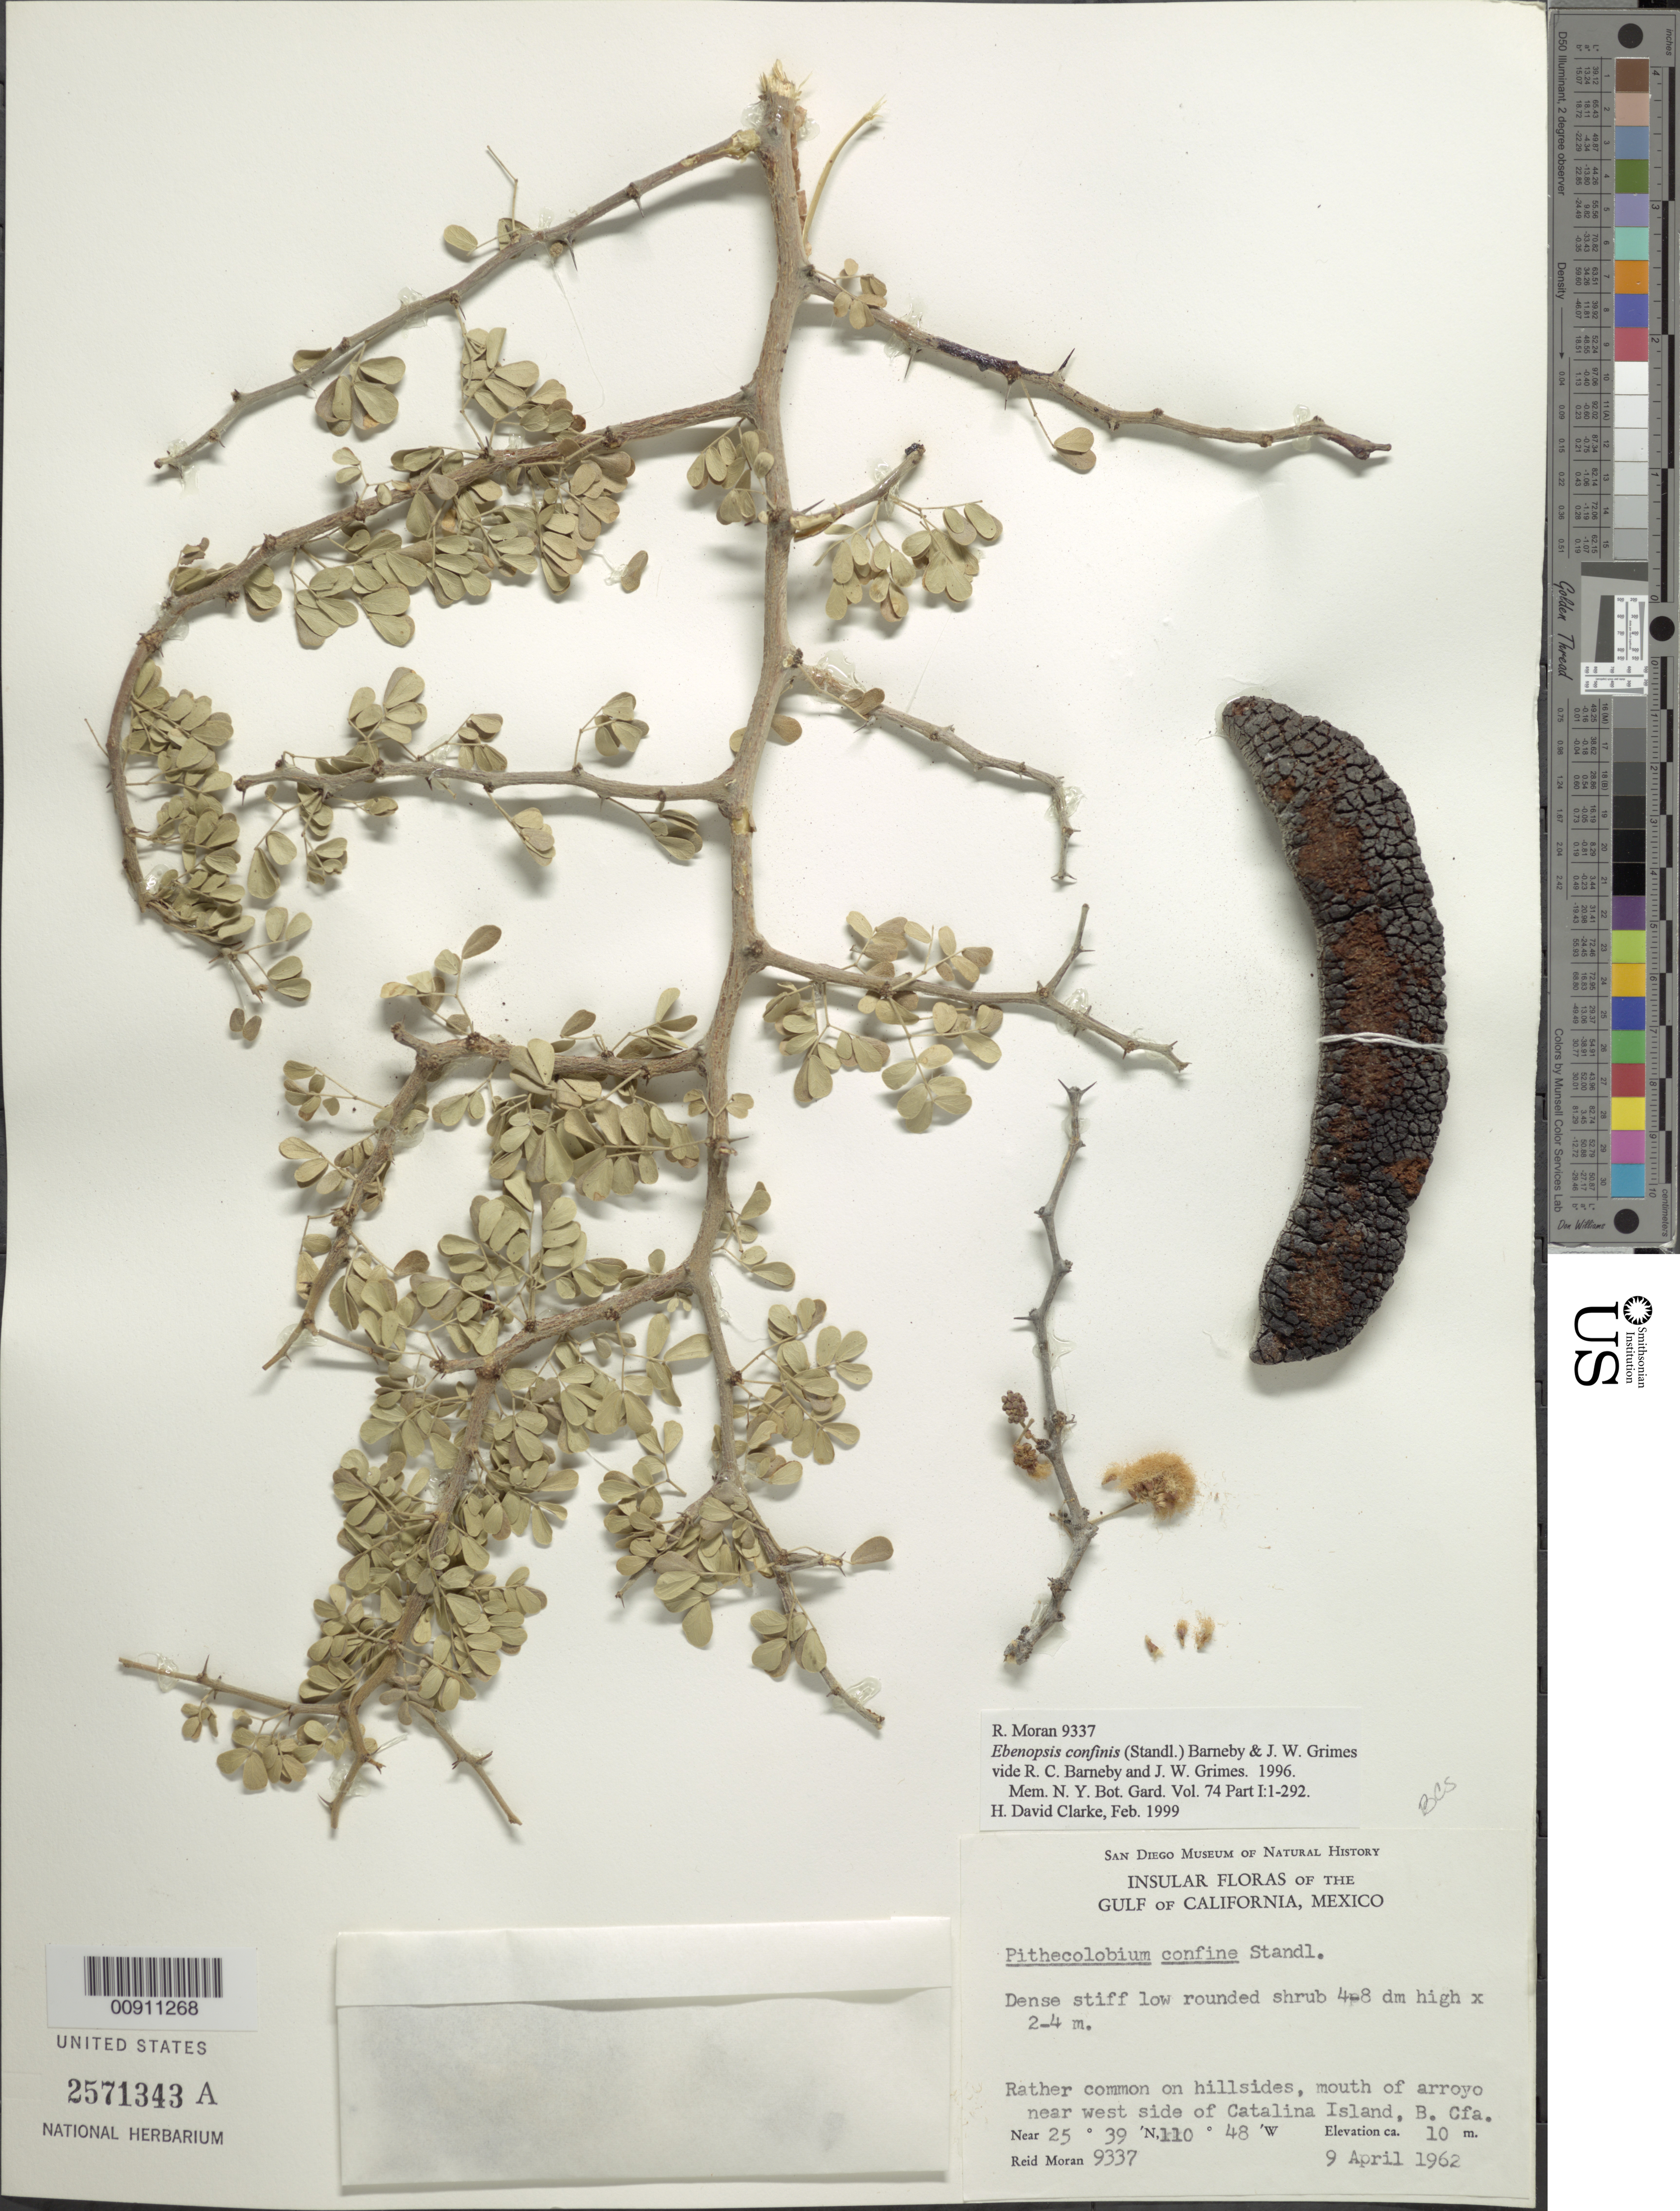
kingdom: Plantae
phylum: Tracheophyta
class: Magnoliopsida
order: Fabales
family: Fabaceae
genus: Ebenopsis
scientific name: Ebenopsis confinis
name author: (Standl.) Britton & Rose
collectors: R. V. Moran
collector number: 9337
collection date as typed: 09 Apr 1962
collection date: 1962-04-09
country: Mexico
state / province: Baja California Sur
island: Isla Catalina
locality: Mouth of arroyo near west side of Catalina Island, Baja California.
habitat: Rather common on hillsides.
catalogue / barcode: US 2571343A